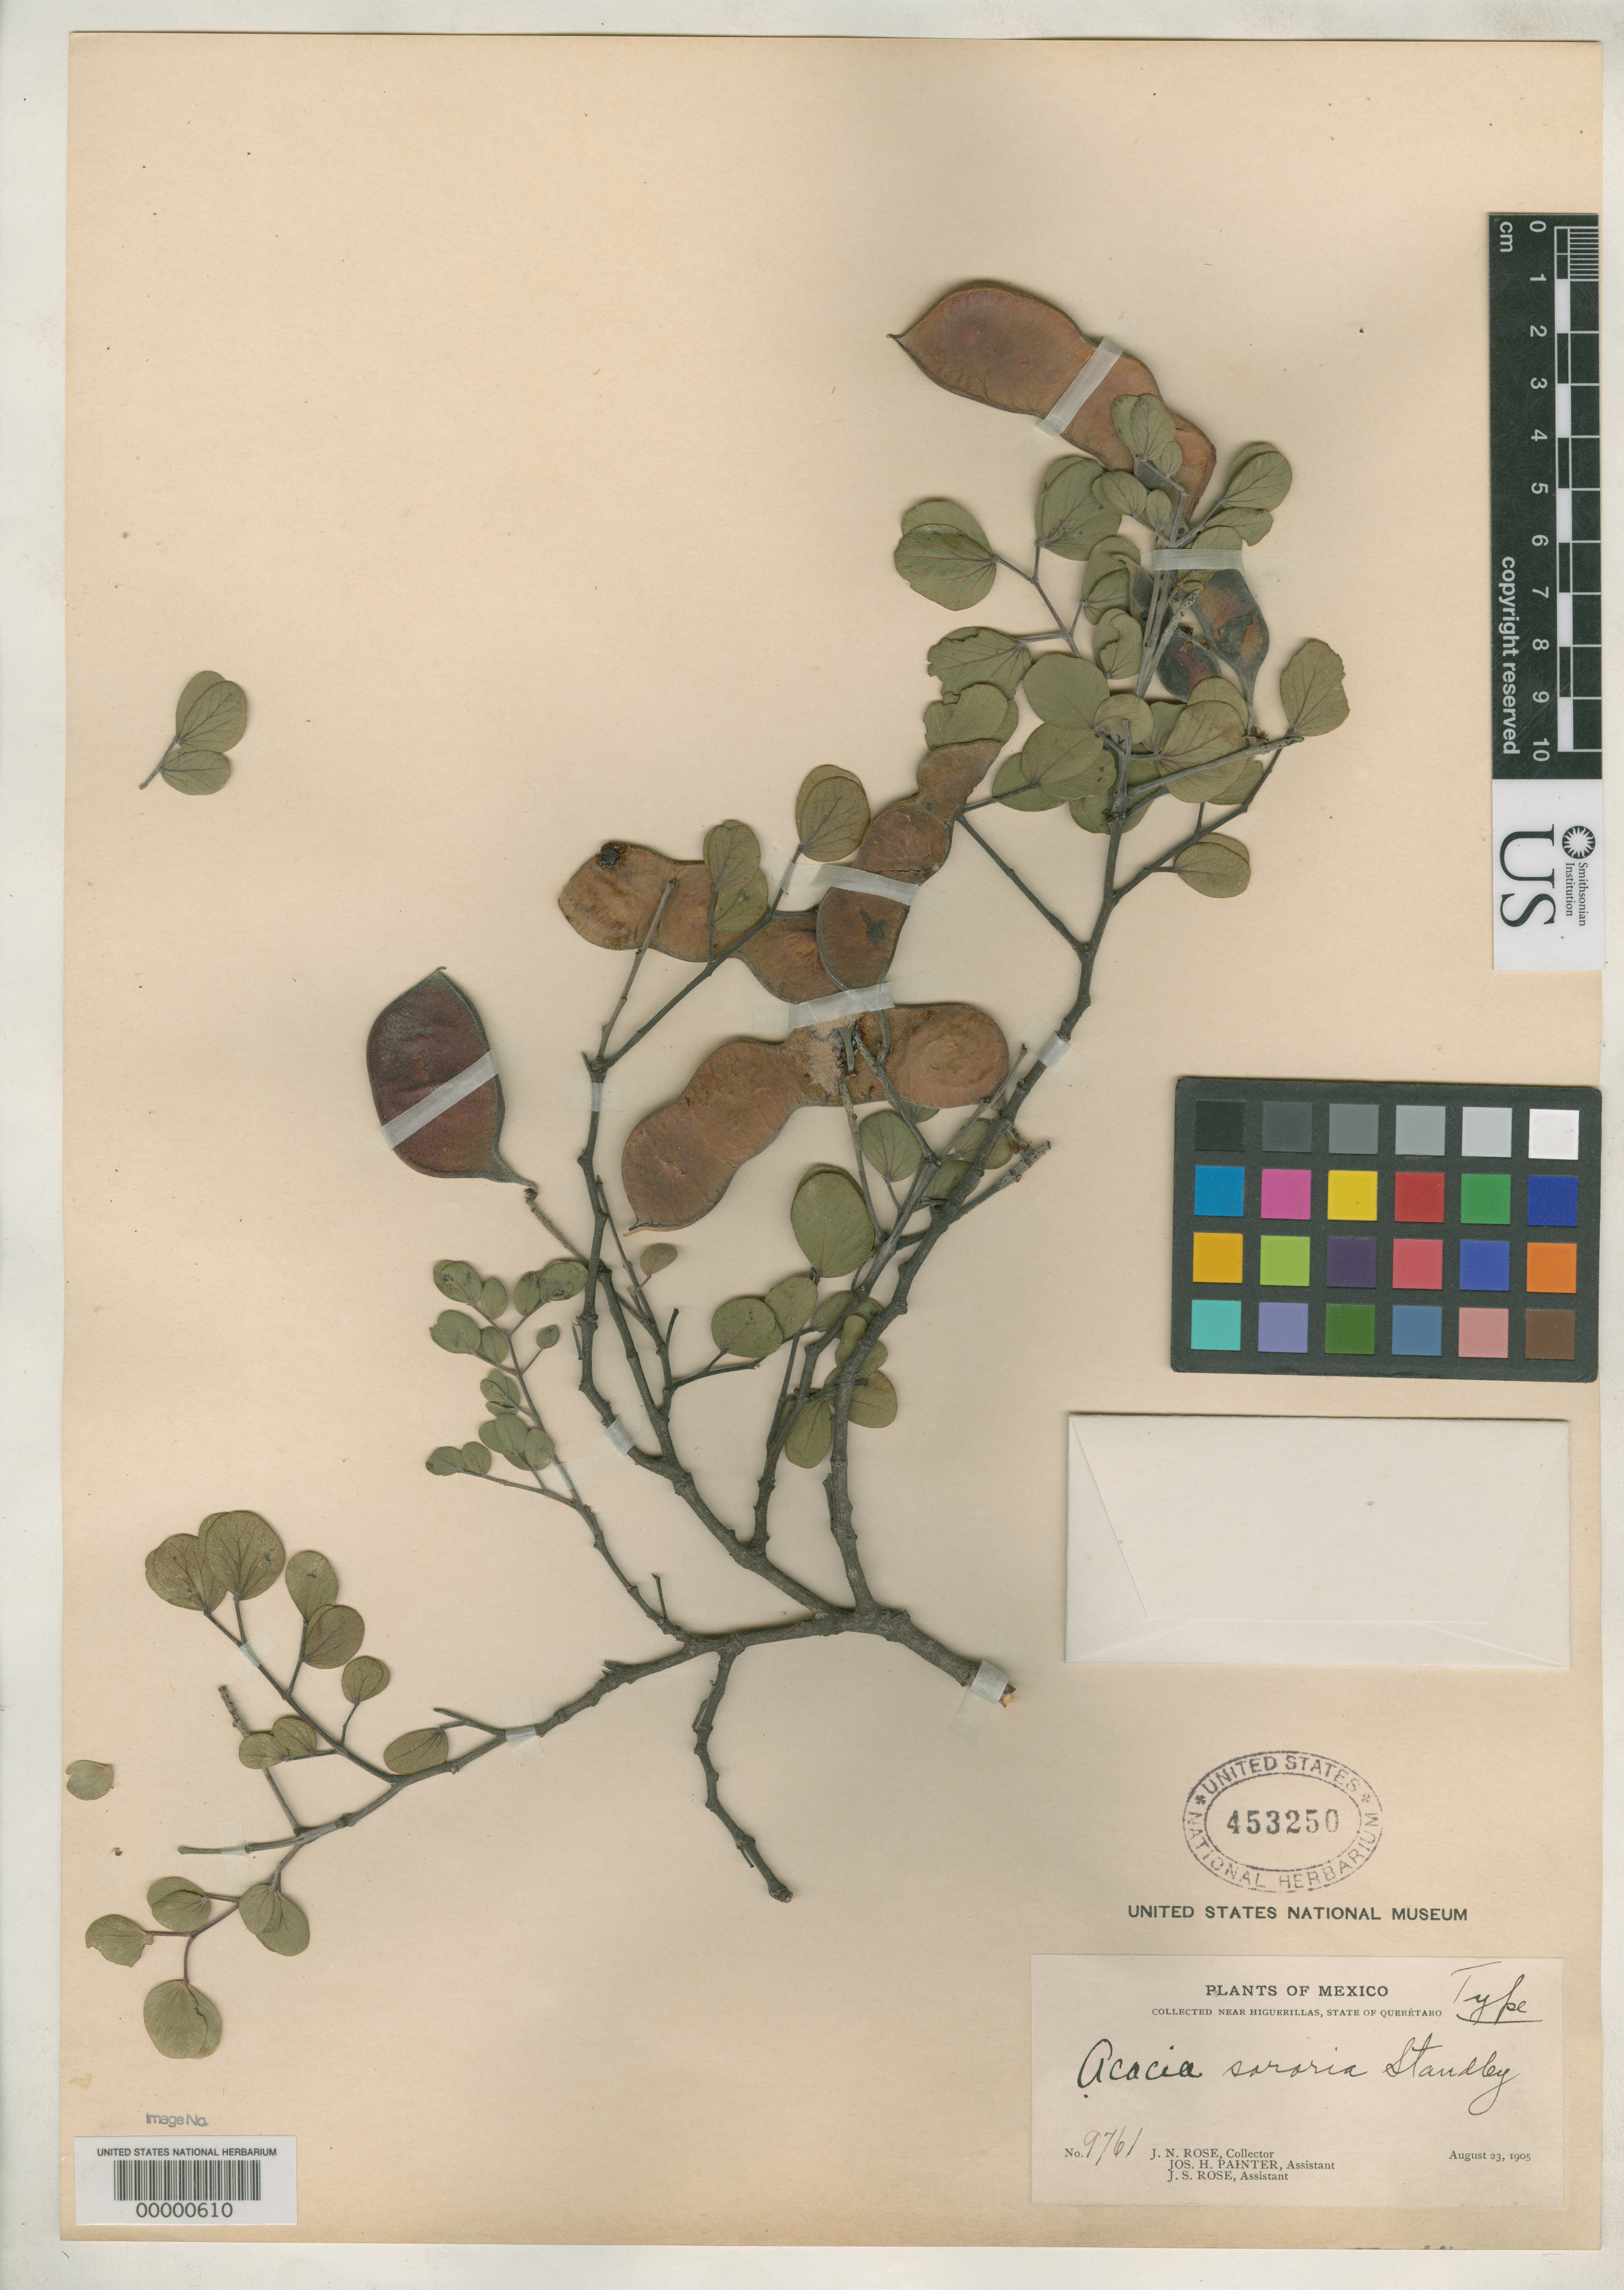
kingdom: Plantae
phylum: Tracheophyta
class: Magnoliopsida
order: Fabales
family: Fabaceae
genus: Acacia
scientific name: Acacia sororia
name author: Standl.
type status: Holotype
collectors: J. N. Rose, J. H. Painter & J. S. Rose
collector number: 9761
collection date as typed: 23 Aug 1905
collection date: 1905-08-23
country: Mexico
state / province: Querétaro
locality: Higuerillas.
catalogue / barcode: US 453250